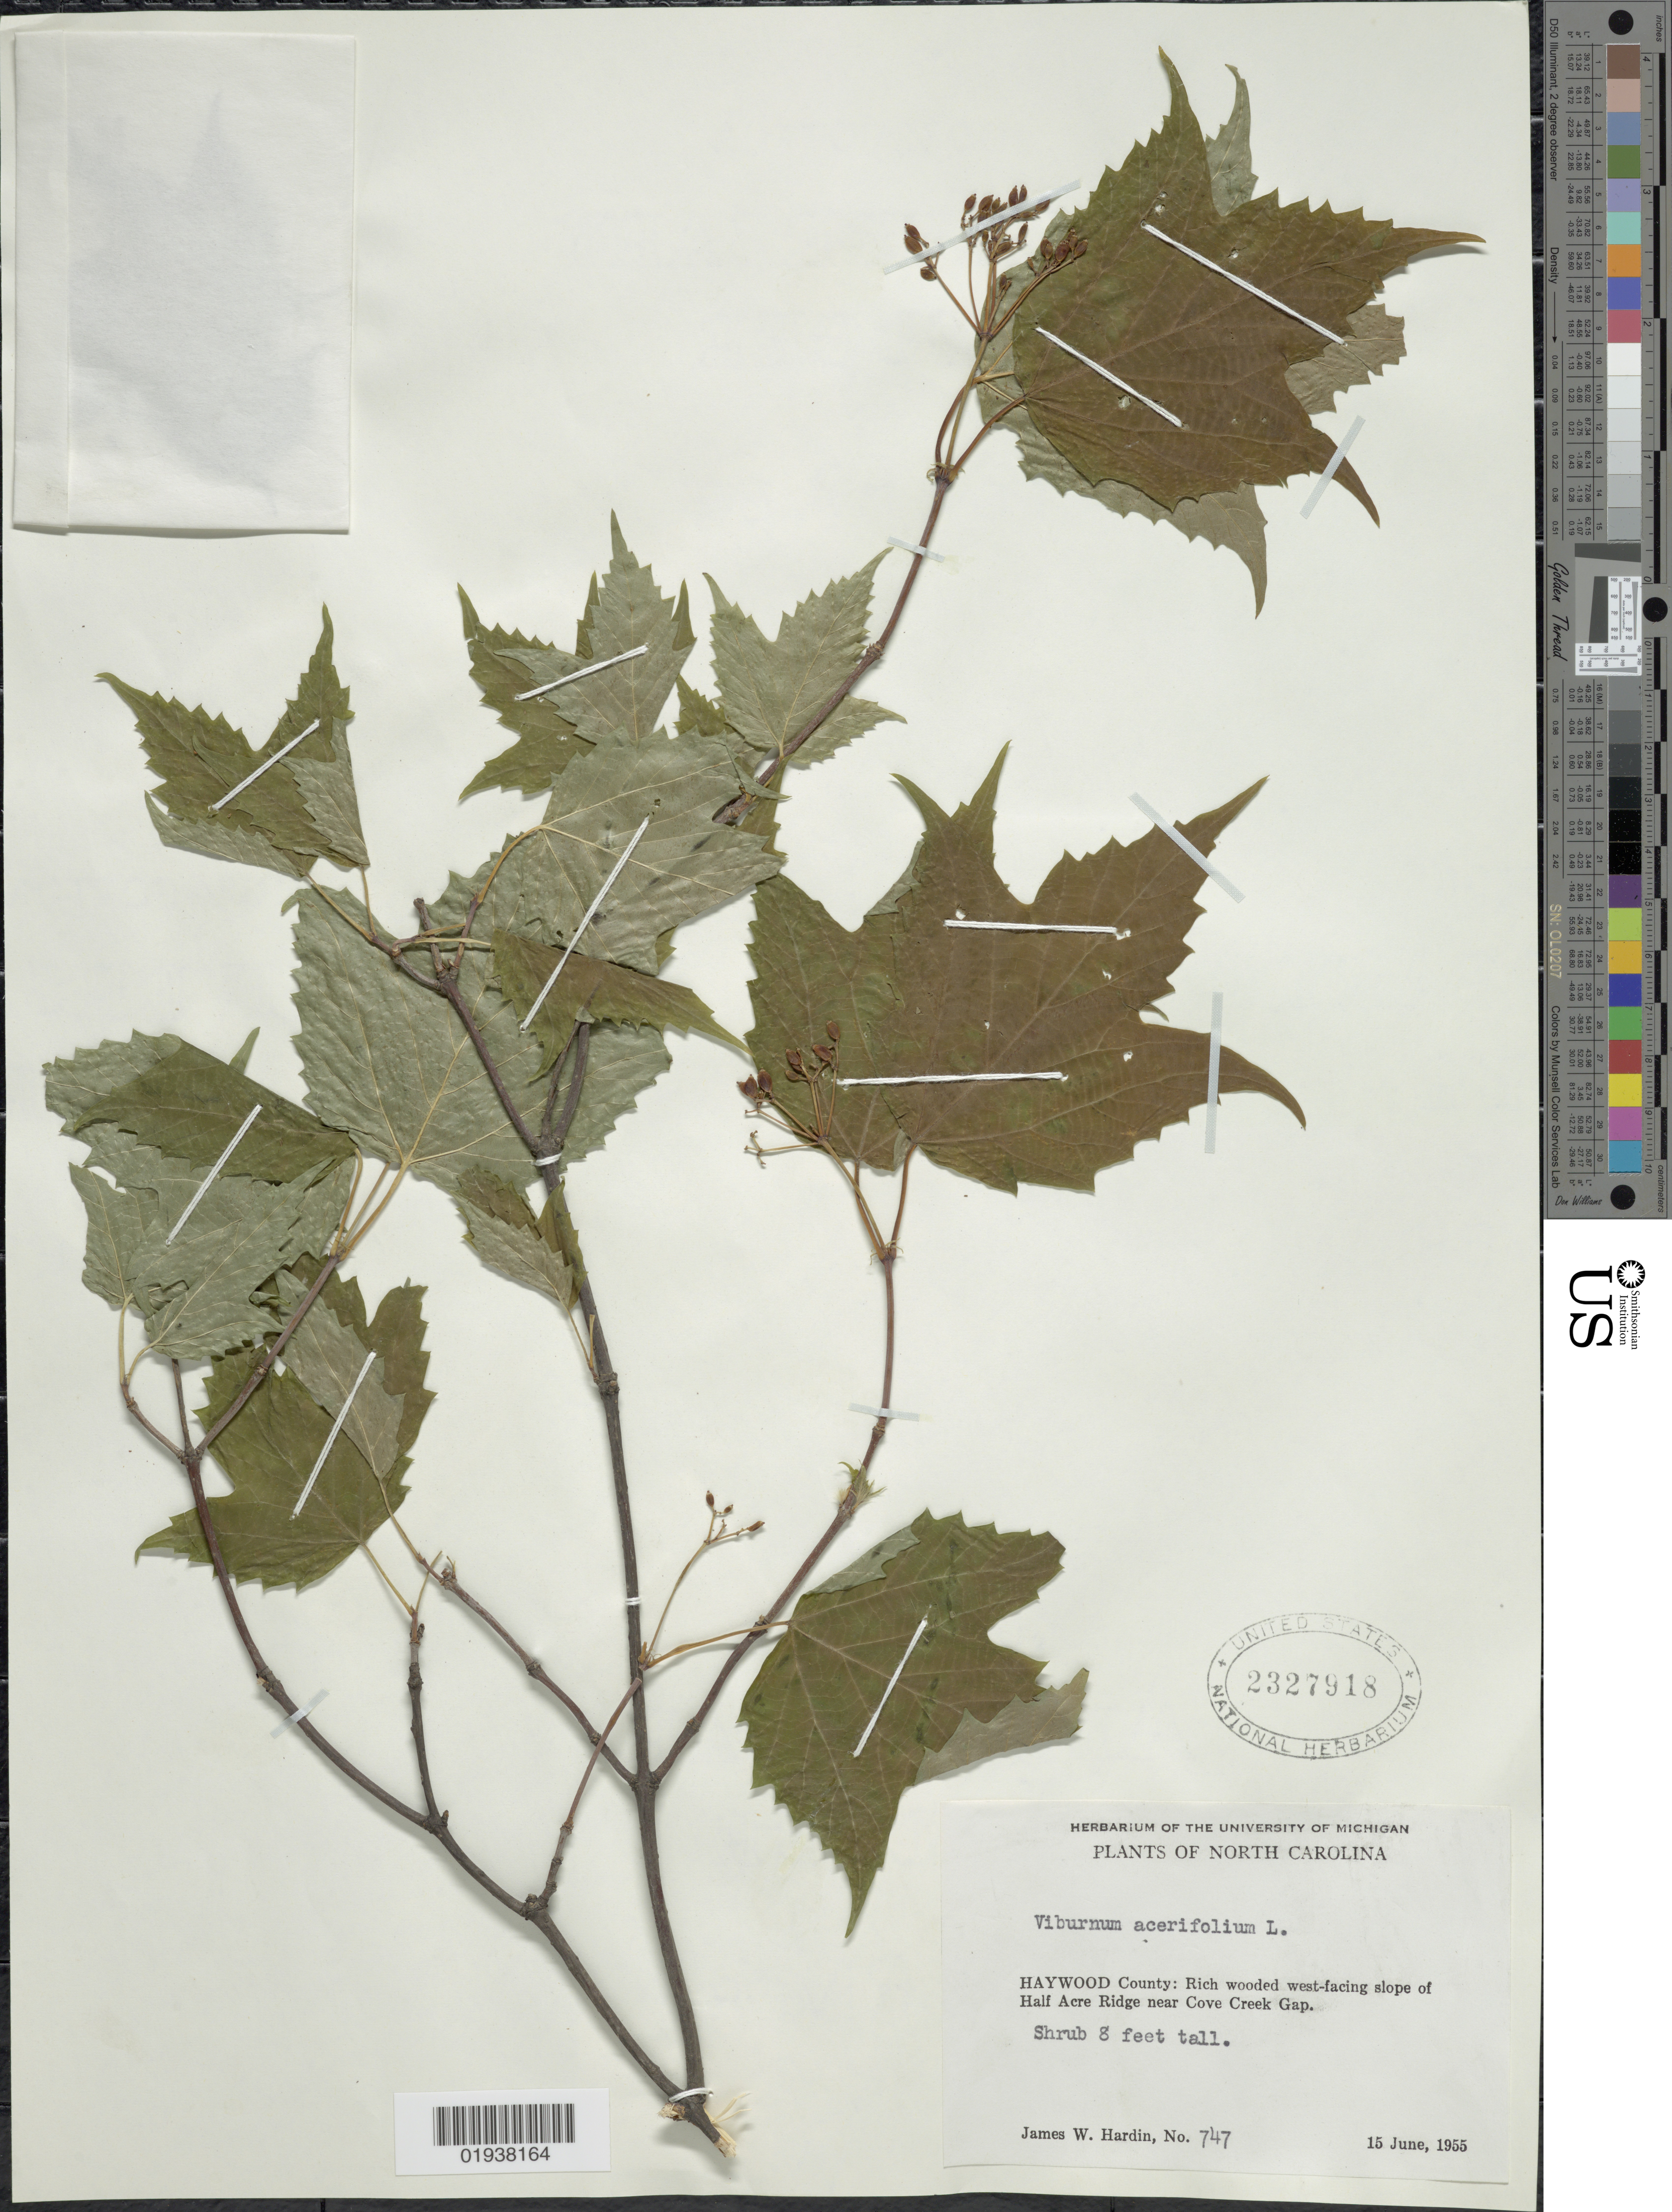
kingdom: Plantae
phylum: Tracheophyta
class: Magnoliopsida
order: Dipsacales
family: Viburnaceae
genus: Viburnum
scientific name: Viburnum acerifolium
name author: L.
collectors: J. W. Hardin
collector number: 747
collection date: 1955-06-15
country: United States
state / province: North Carolina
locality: Haywood County: Rich wooded west-facing slope of Half Acre Ridge near Cove Creek Gap.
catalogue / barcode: US 2327918